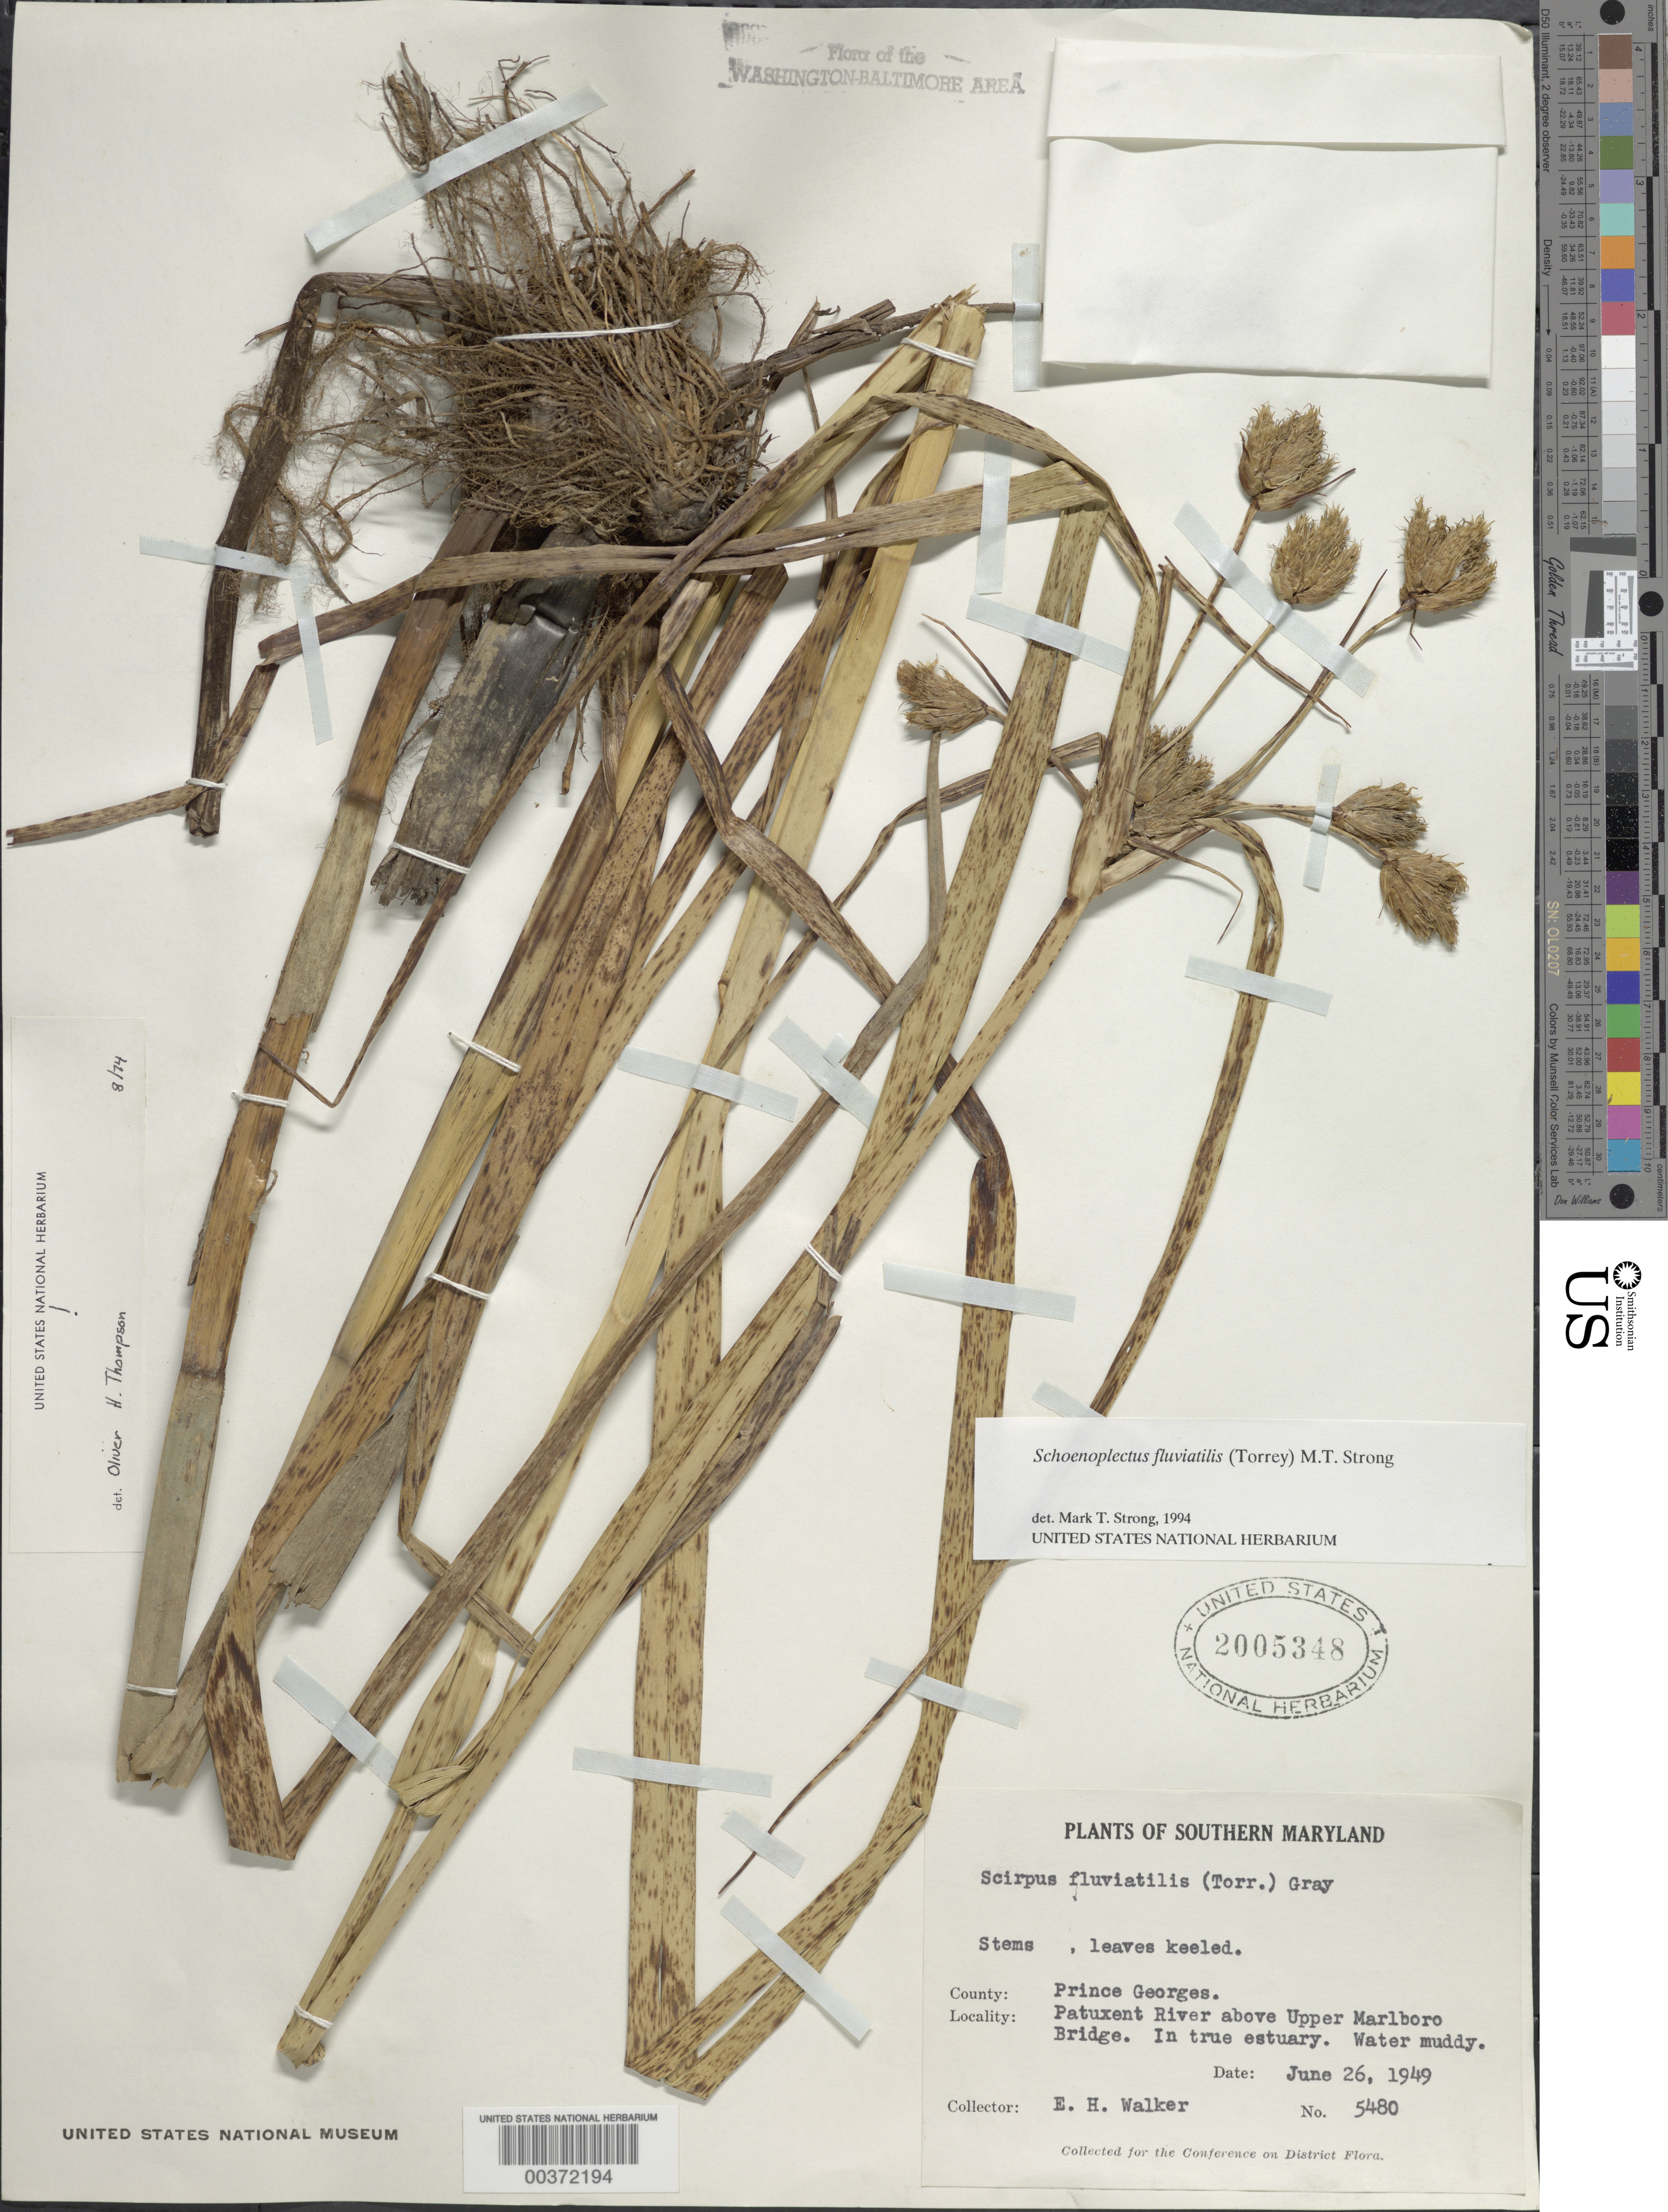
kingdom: Plantae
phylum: Tracheophyta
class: Liliopsida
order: Poales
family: Cyperaceae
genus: Bolboschoenus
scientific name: Bolboschoenus fluviatilis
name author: (Torr.) Soják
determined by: Strong, M. T., (US), Smithsonian Institution - National Museum of Natural History (UNITED STATES)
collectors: E. H. Walker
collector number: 5480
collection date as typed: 26 Jun 1949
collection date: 1949-06-26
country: United States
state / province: Maryland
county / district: Prince George's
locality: Patuxent River, above Upper Marlboro Bridge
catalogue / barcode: US 2005348